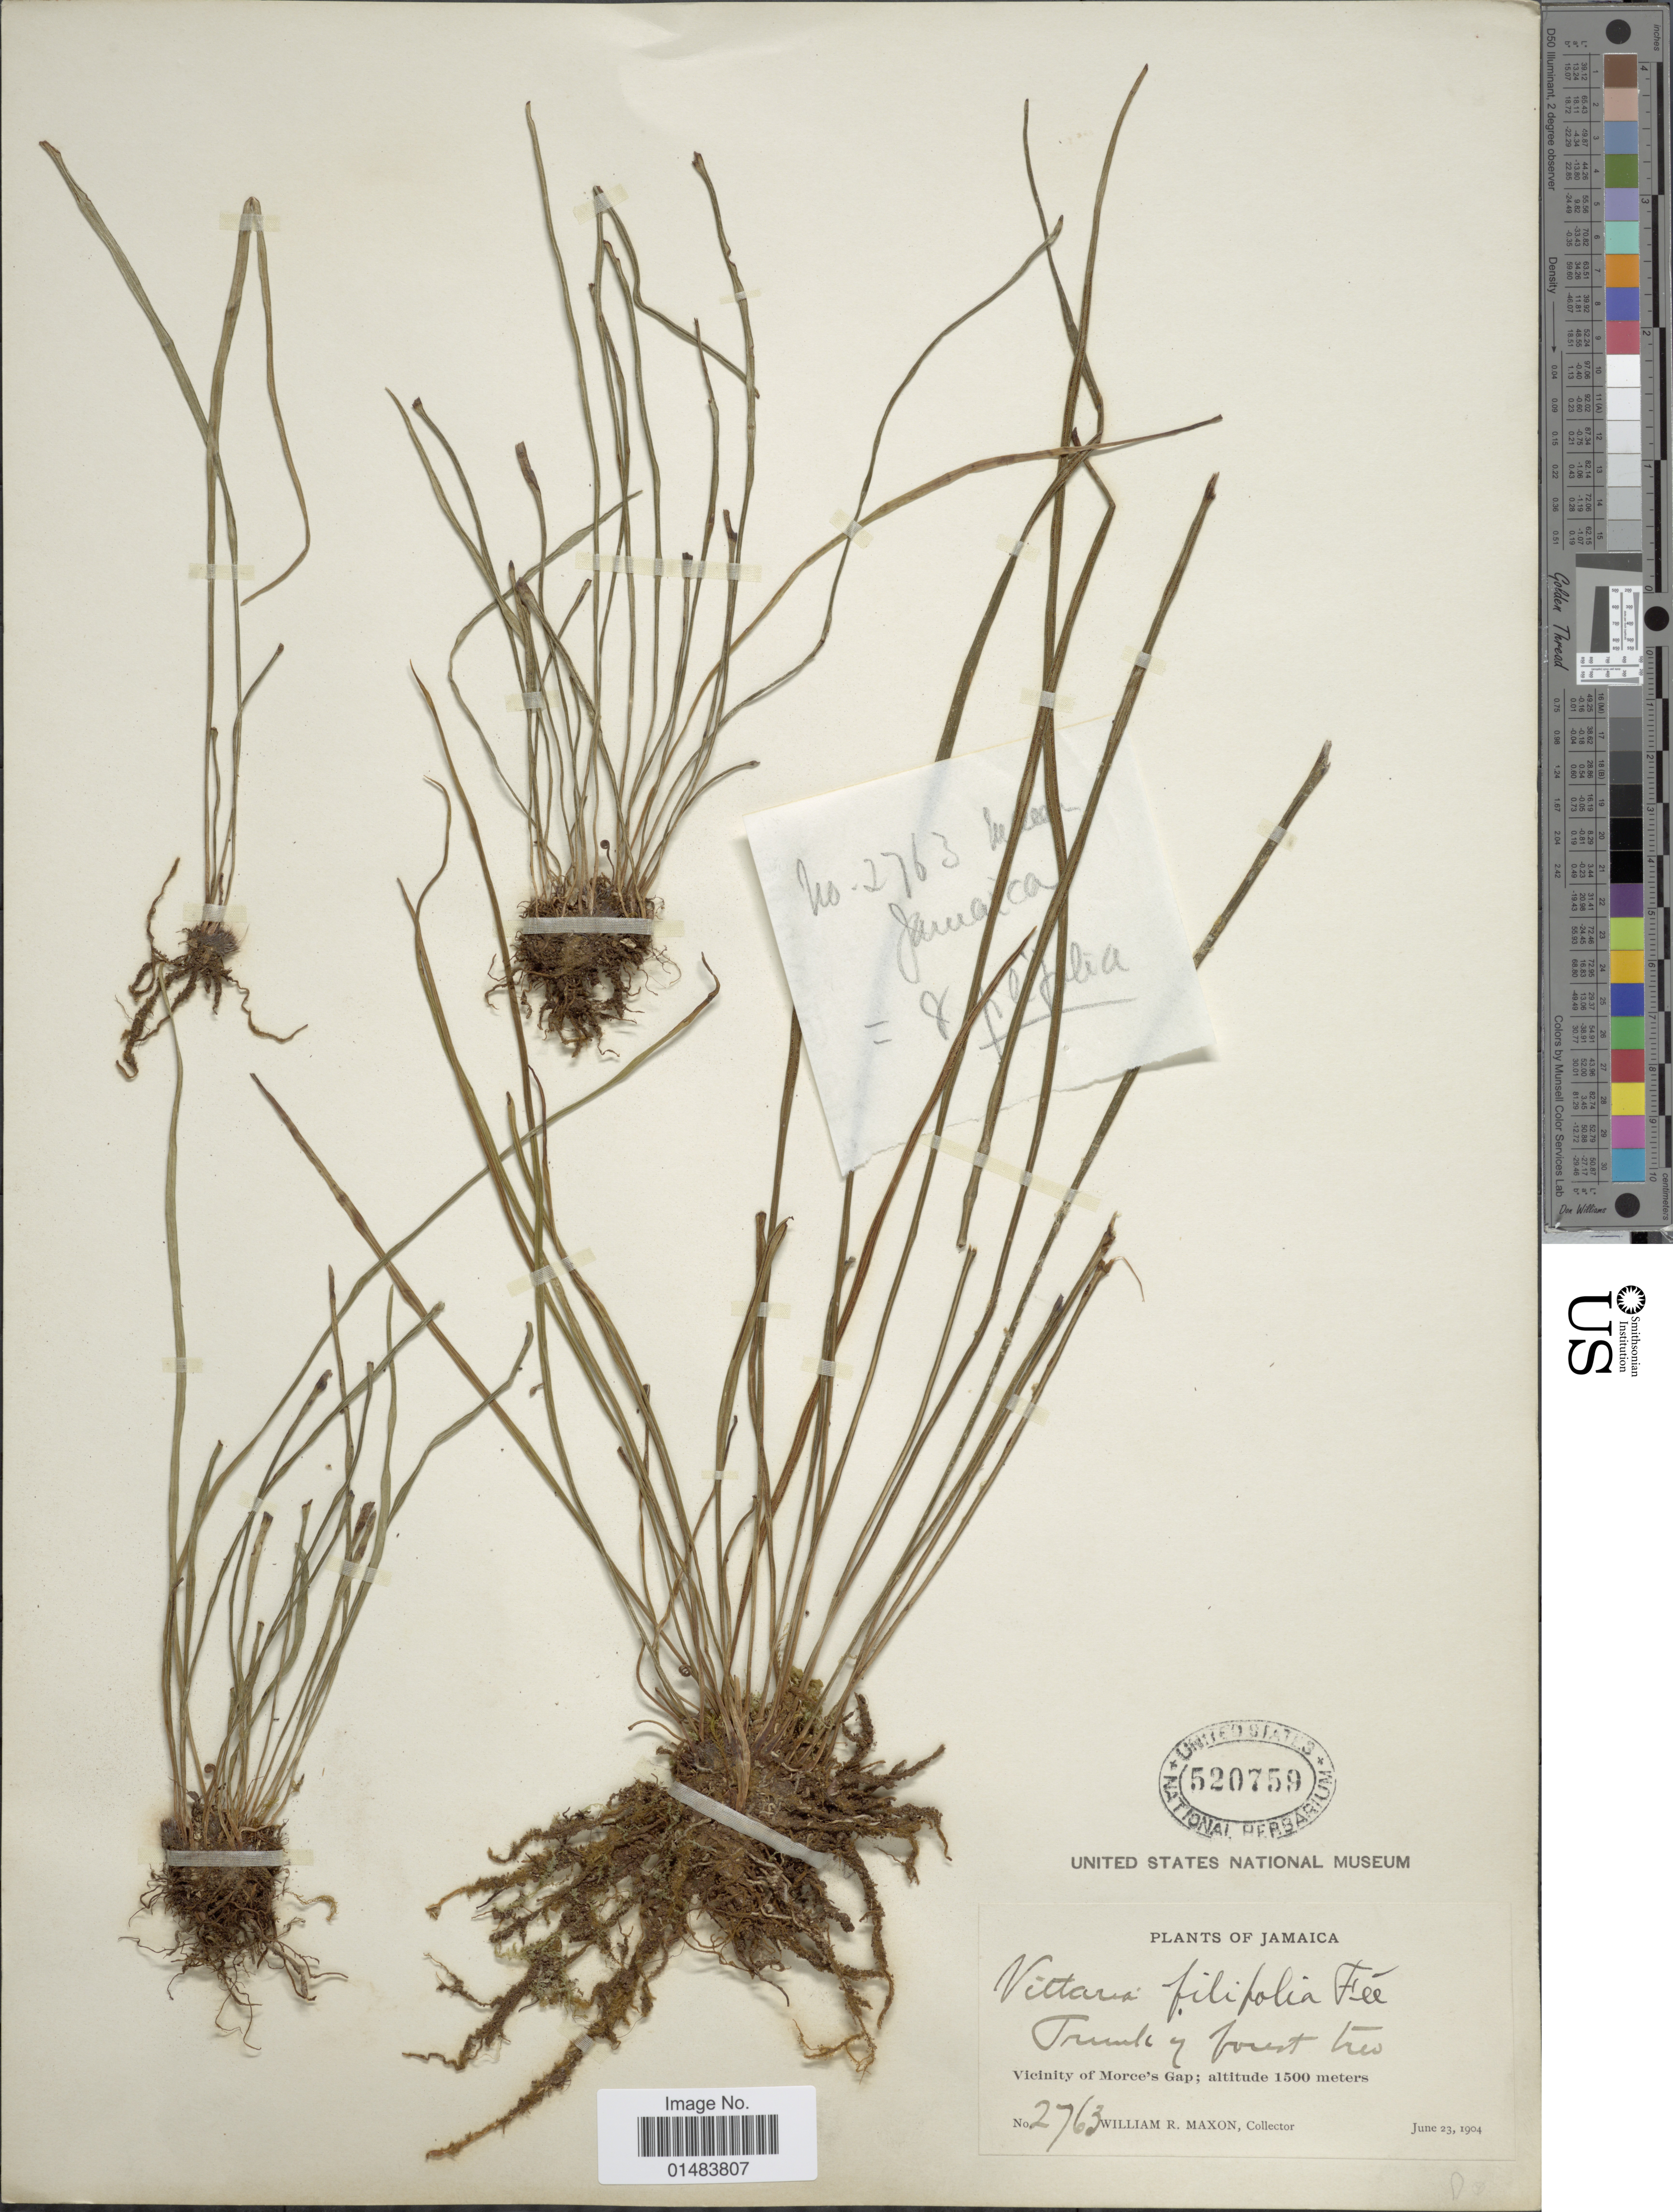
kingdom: Plantae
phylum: Tracheophyta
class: Polypodiopsida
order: Polypodiales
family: Pteridaceae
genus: Vittaria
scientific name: Vittaria graminifolia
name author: Kaulf.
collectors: W. R. Maxon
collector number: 2763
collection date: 1904-06-23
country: Jamaica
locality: Plants of Jamaica, vicinity of Morce's Gap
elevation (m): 1500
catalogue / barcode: US 520759